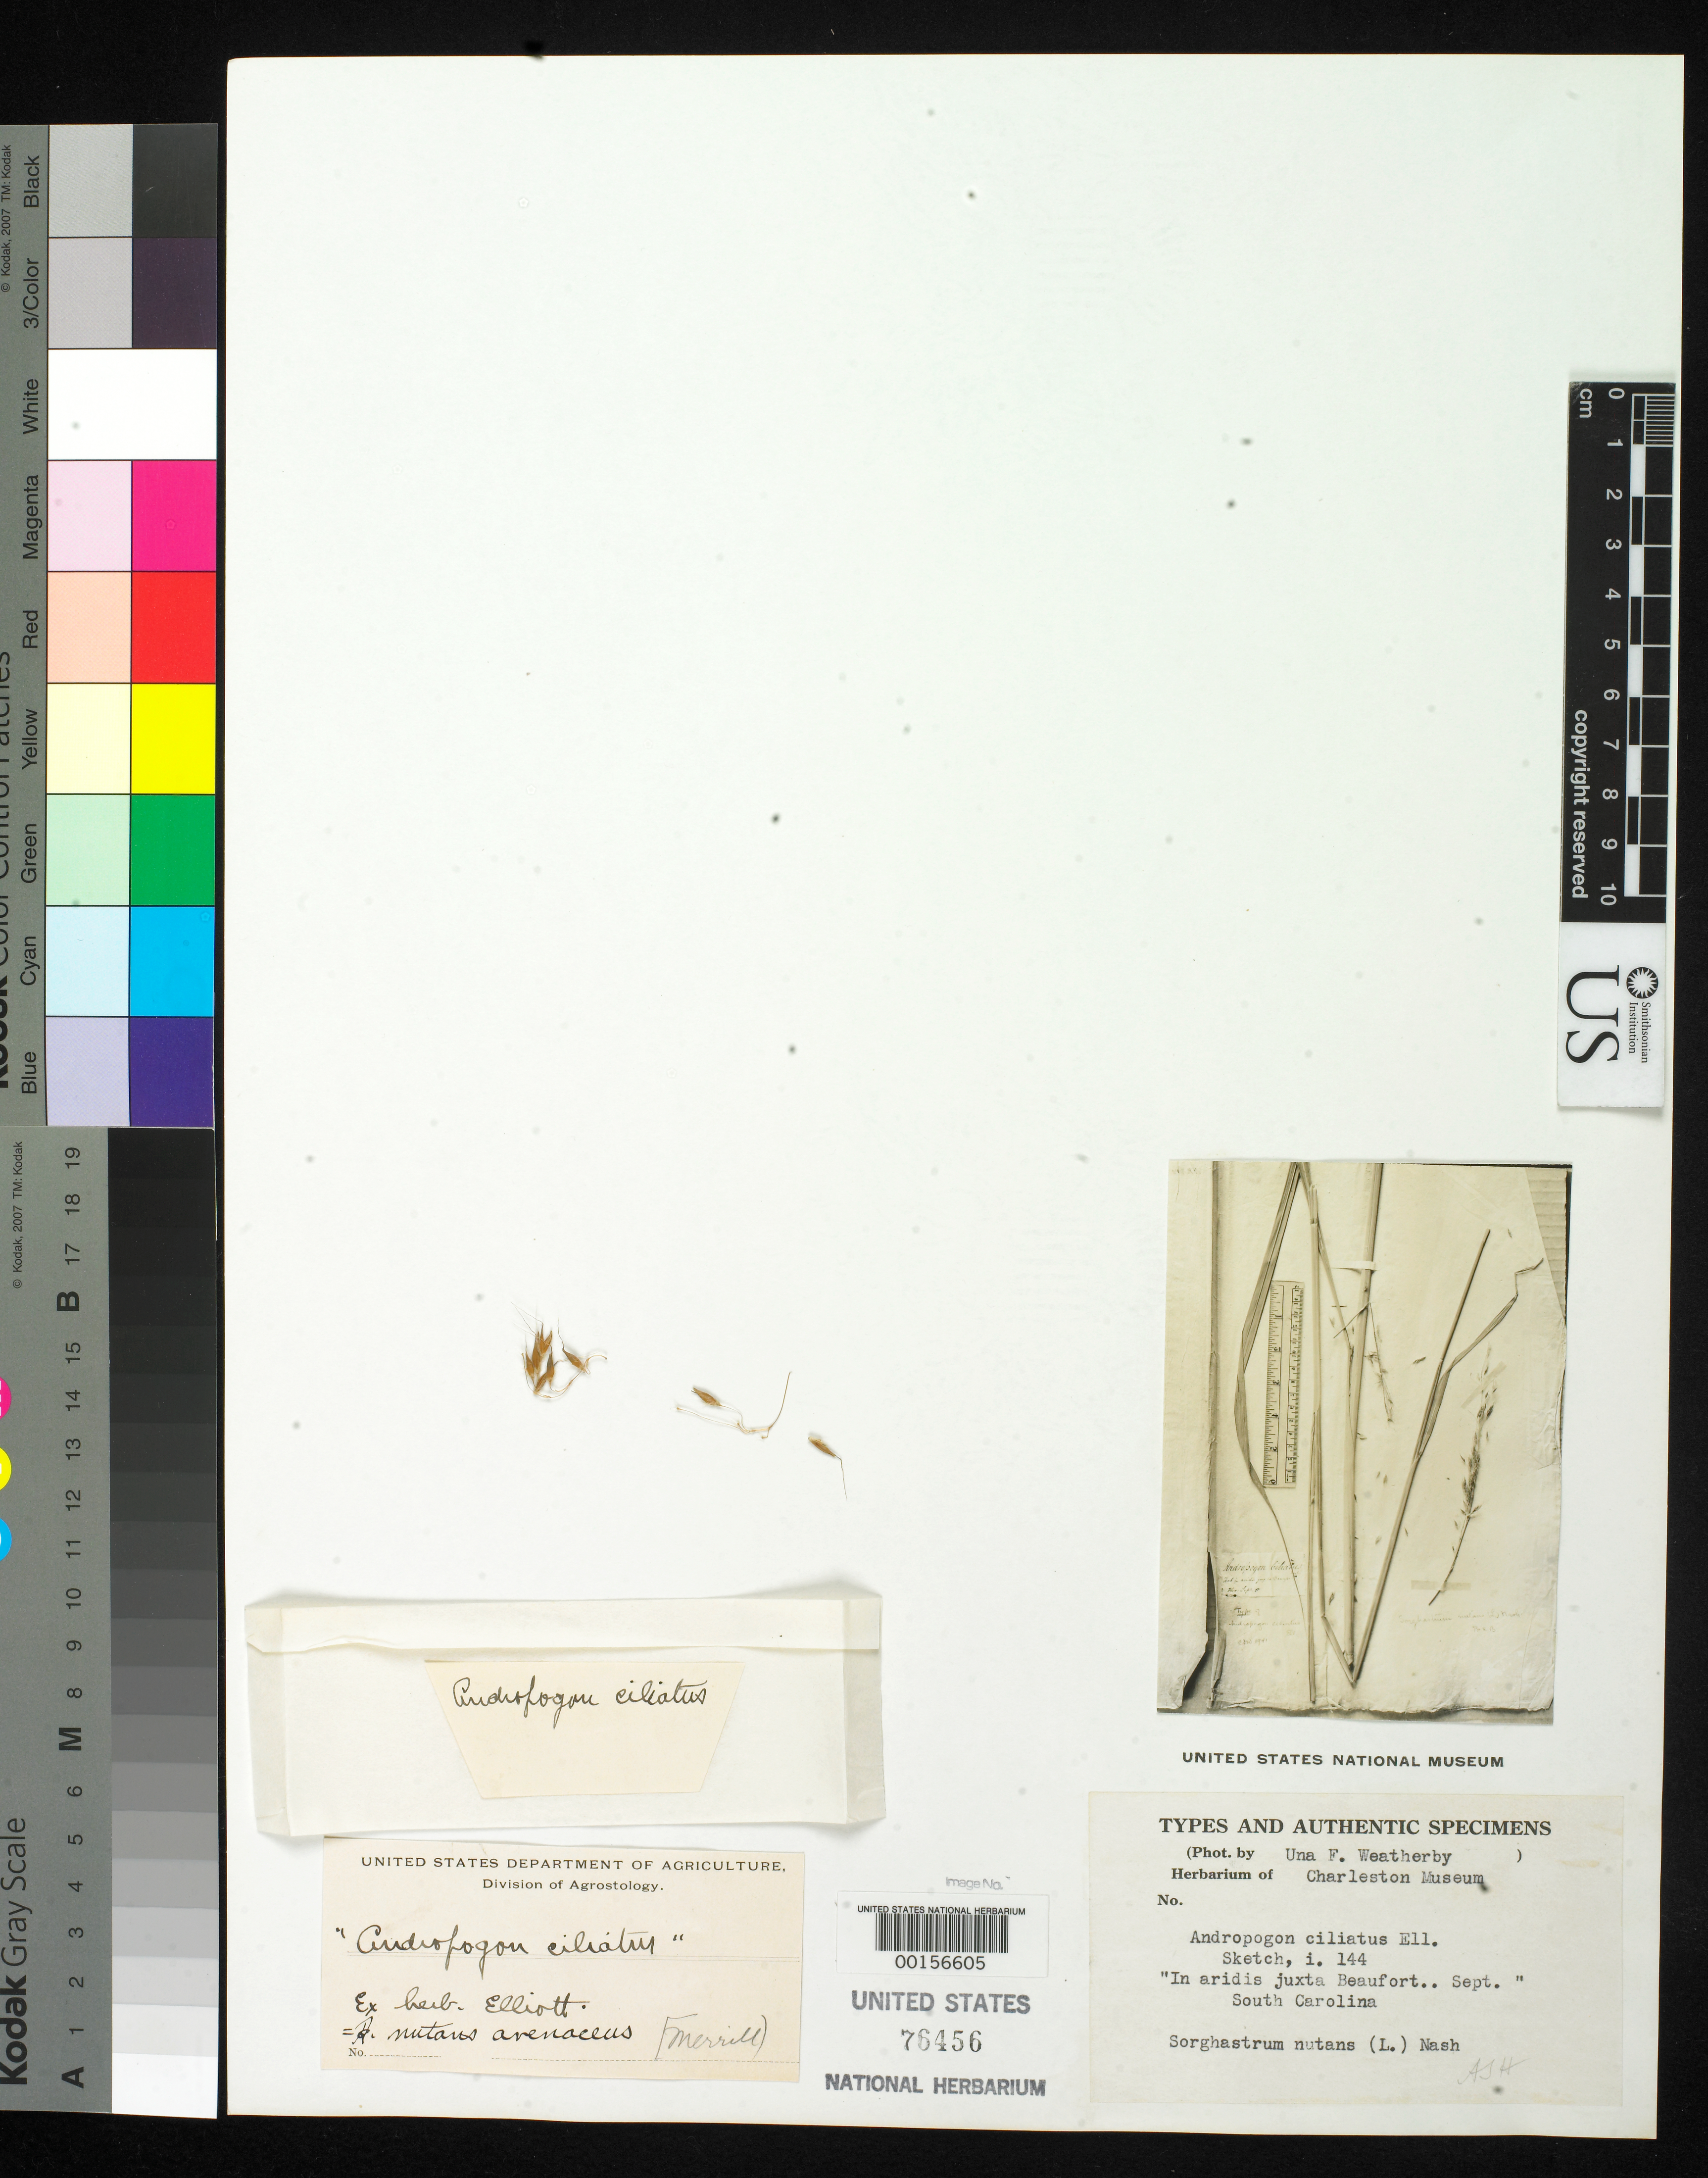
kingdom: Plantae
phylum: Tracheophyta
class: Liliopsida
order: Poales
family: Poaceae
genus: Andropogon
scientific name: Andropogon ciliatus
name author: Elliott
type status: Type Fragment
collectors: ex herb. Elliott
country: United States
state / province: South Carolina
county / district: Beaufort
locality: Dry pine barrens on Point Royal.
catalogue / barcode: US 76456